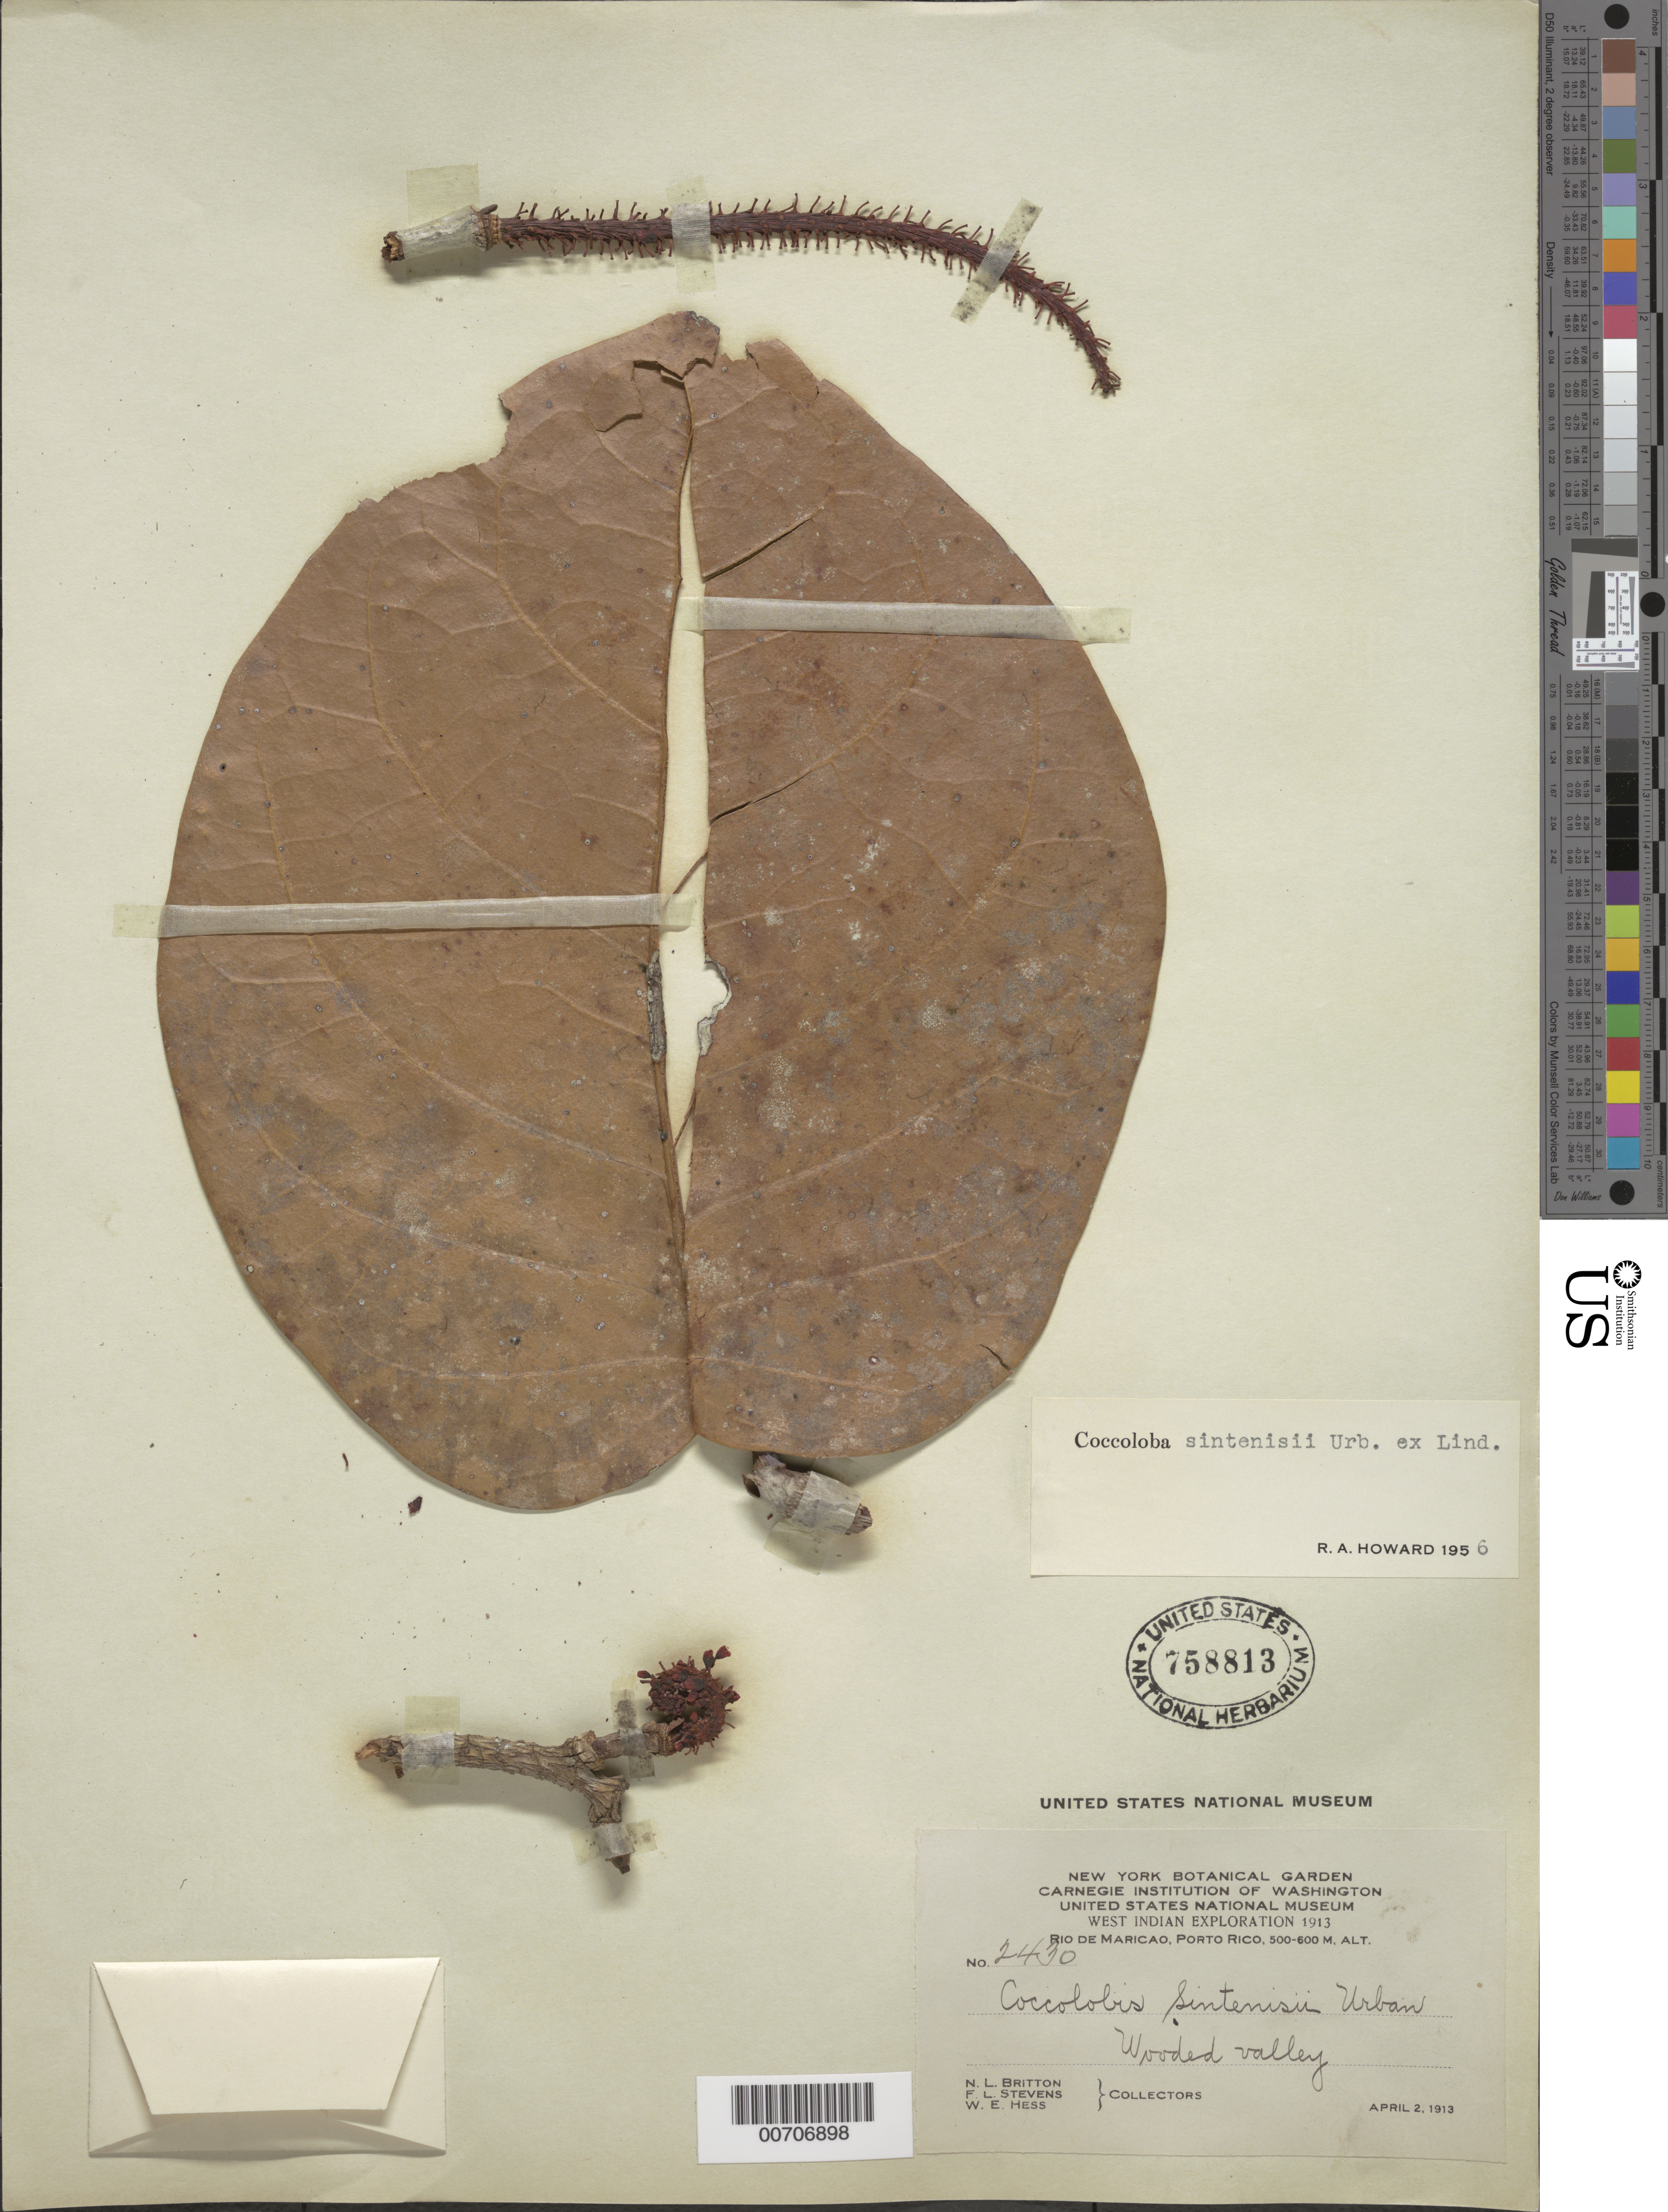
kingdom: Plantae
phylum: Tracheophyta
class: Magnoliopsida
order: Caryophyllales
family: Polygonaceae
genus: Coccoloba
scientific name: Coccoloba sintenisii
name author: Urb. & Linden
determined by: Howard, R. A.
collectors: N. Britton, F. L. Stevens & W. Hess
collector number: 2430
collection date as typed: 02 Apr 1913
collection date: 1913-04-02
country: Puerto Rico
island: Greater Antilles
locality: Río de Maricao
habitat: Wooded valley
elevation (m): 500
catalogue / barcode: US 758813